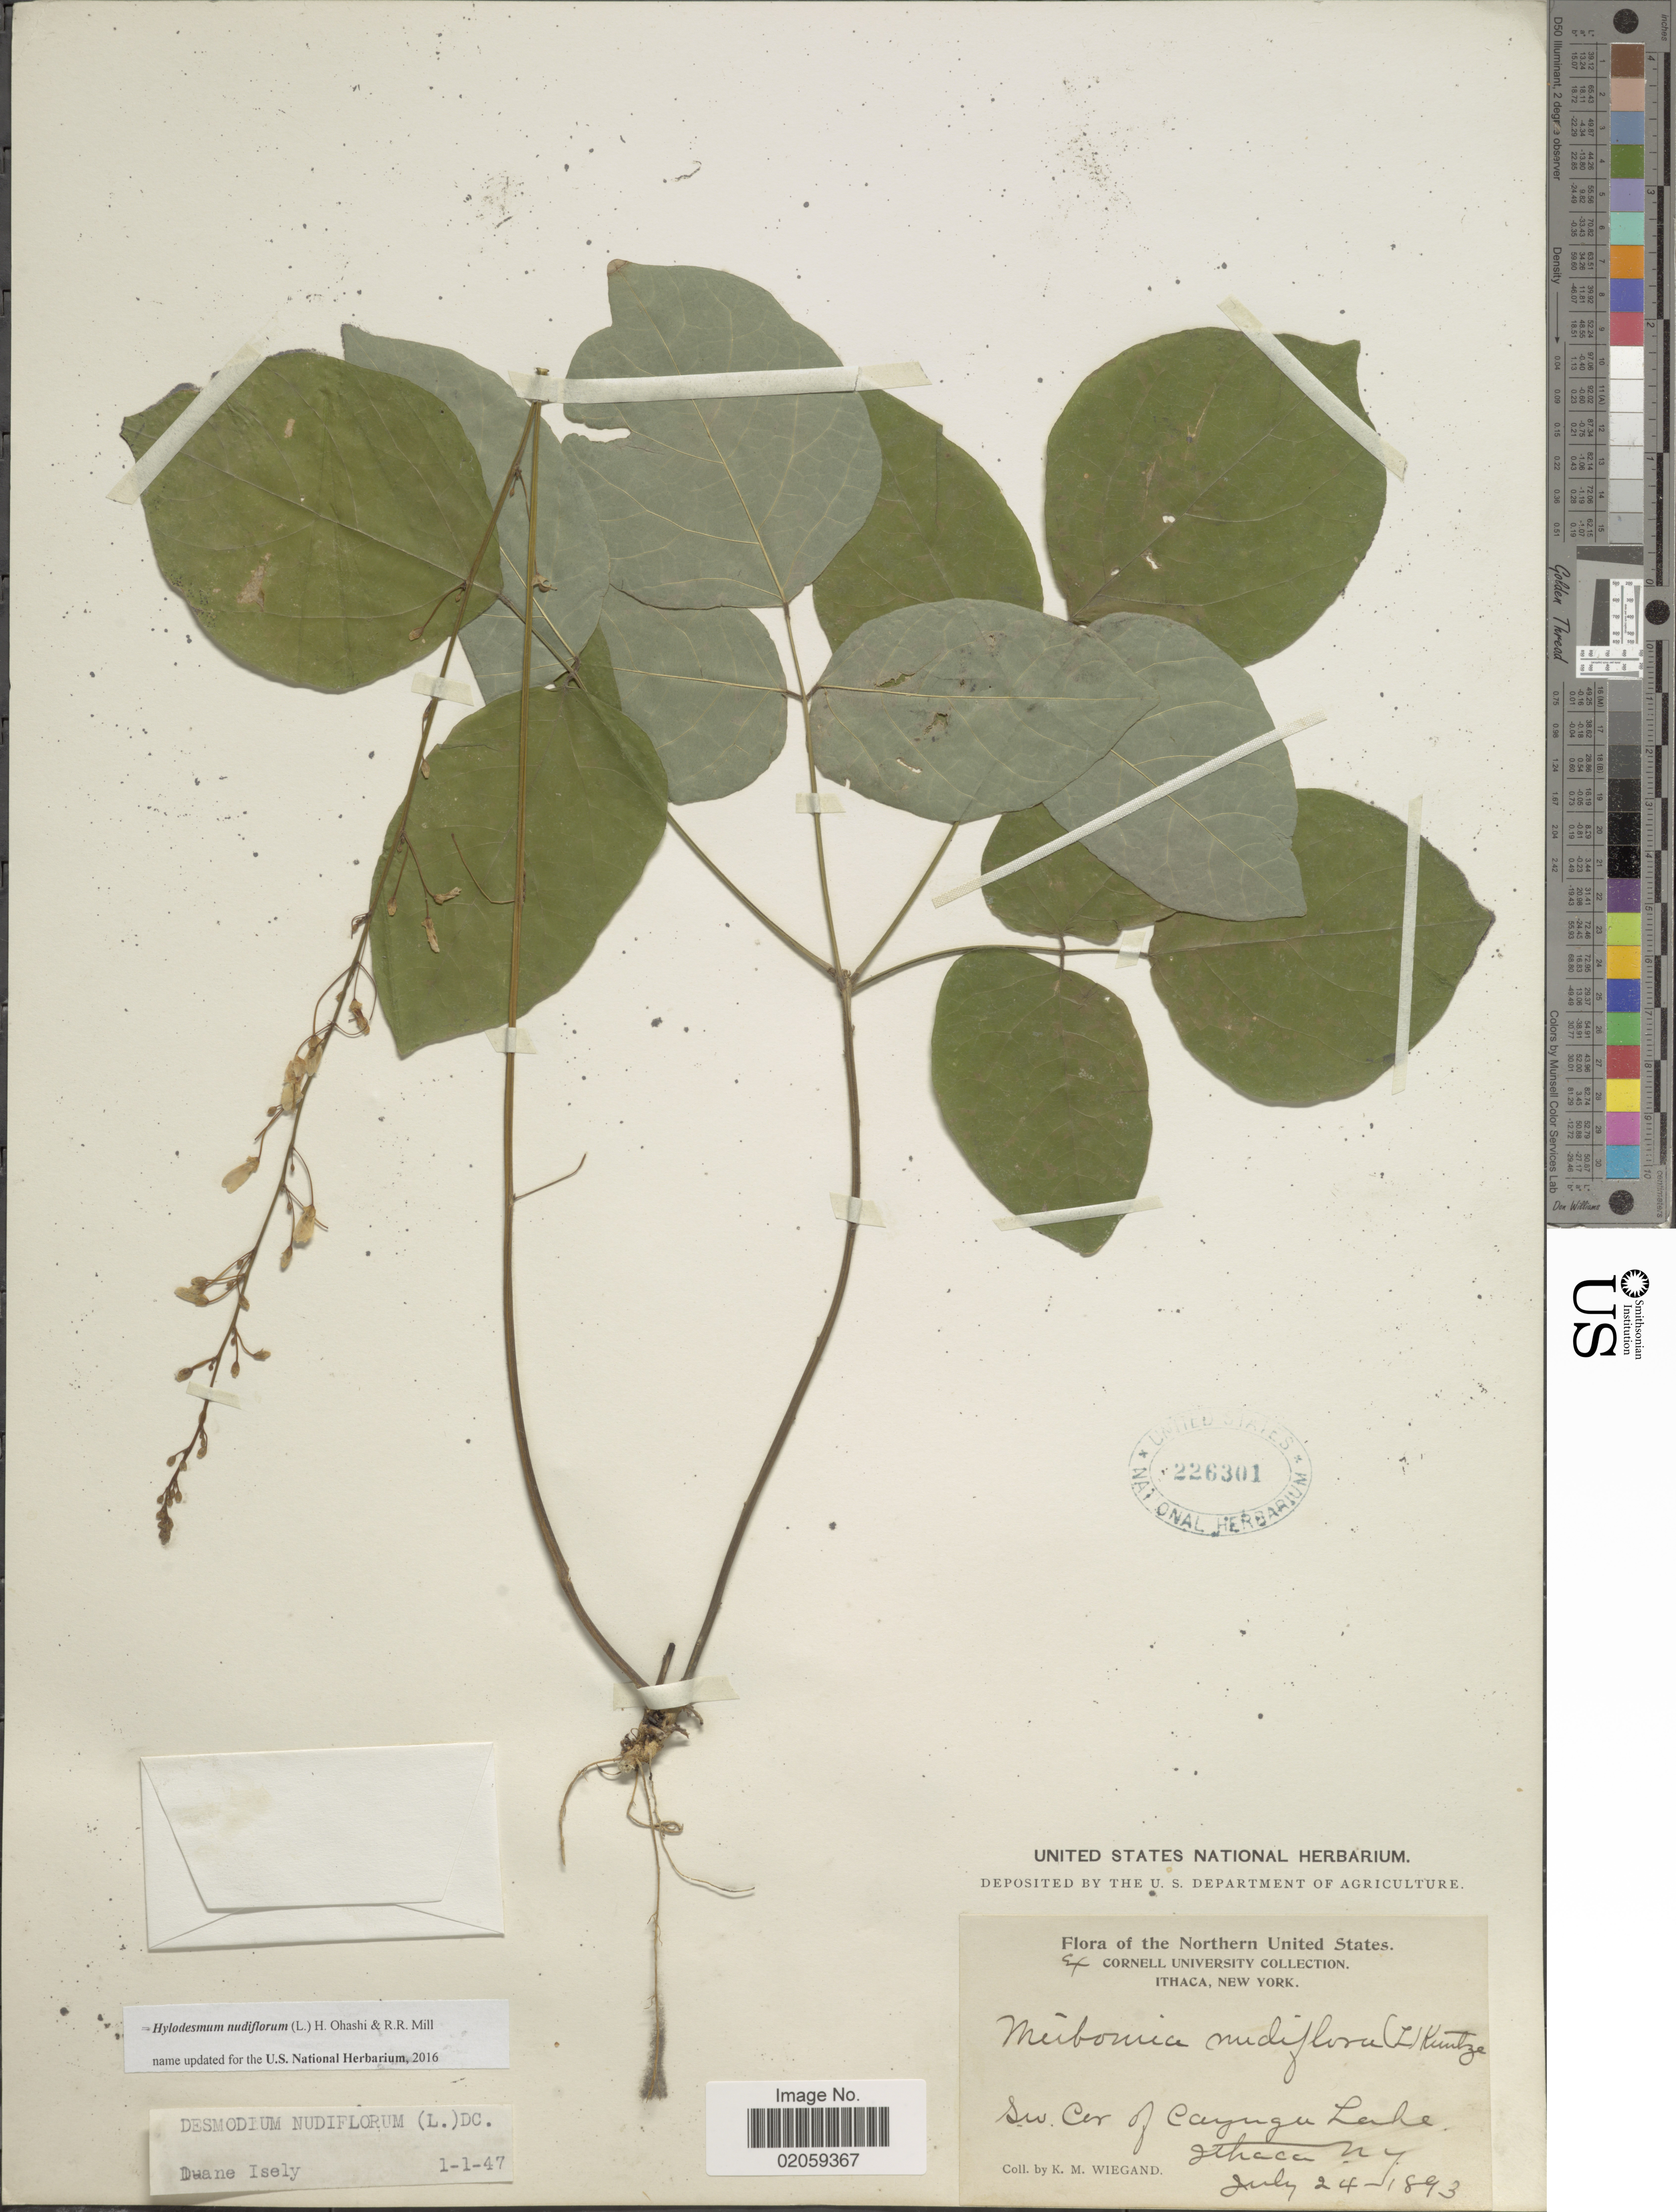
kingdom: Plantae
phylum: Tracheophyta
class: Magnoliopsida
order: Fabales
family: Fabaceae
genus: Hylodesmum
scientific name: Hylodesmum nudiflorum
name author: (L.) H. Ohashi & R.R. Mill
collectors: K. M. Wiegand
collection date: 1893-07-24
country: United States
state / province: New York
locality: Northern United States, Sw. Cer. of Cayugu Lake, Ithaca, N.Y.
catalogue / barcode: US 226301